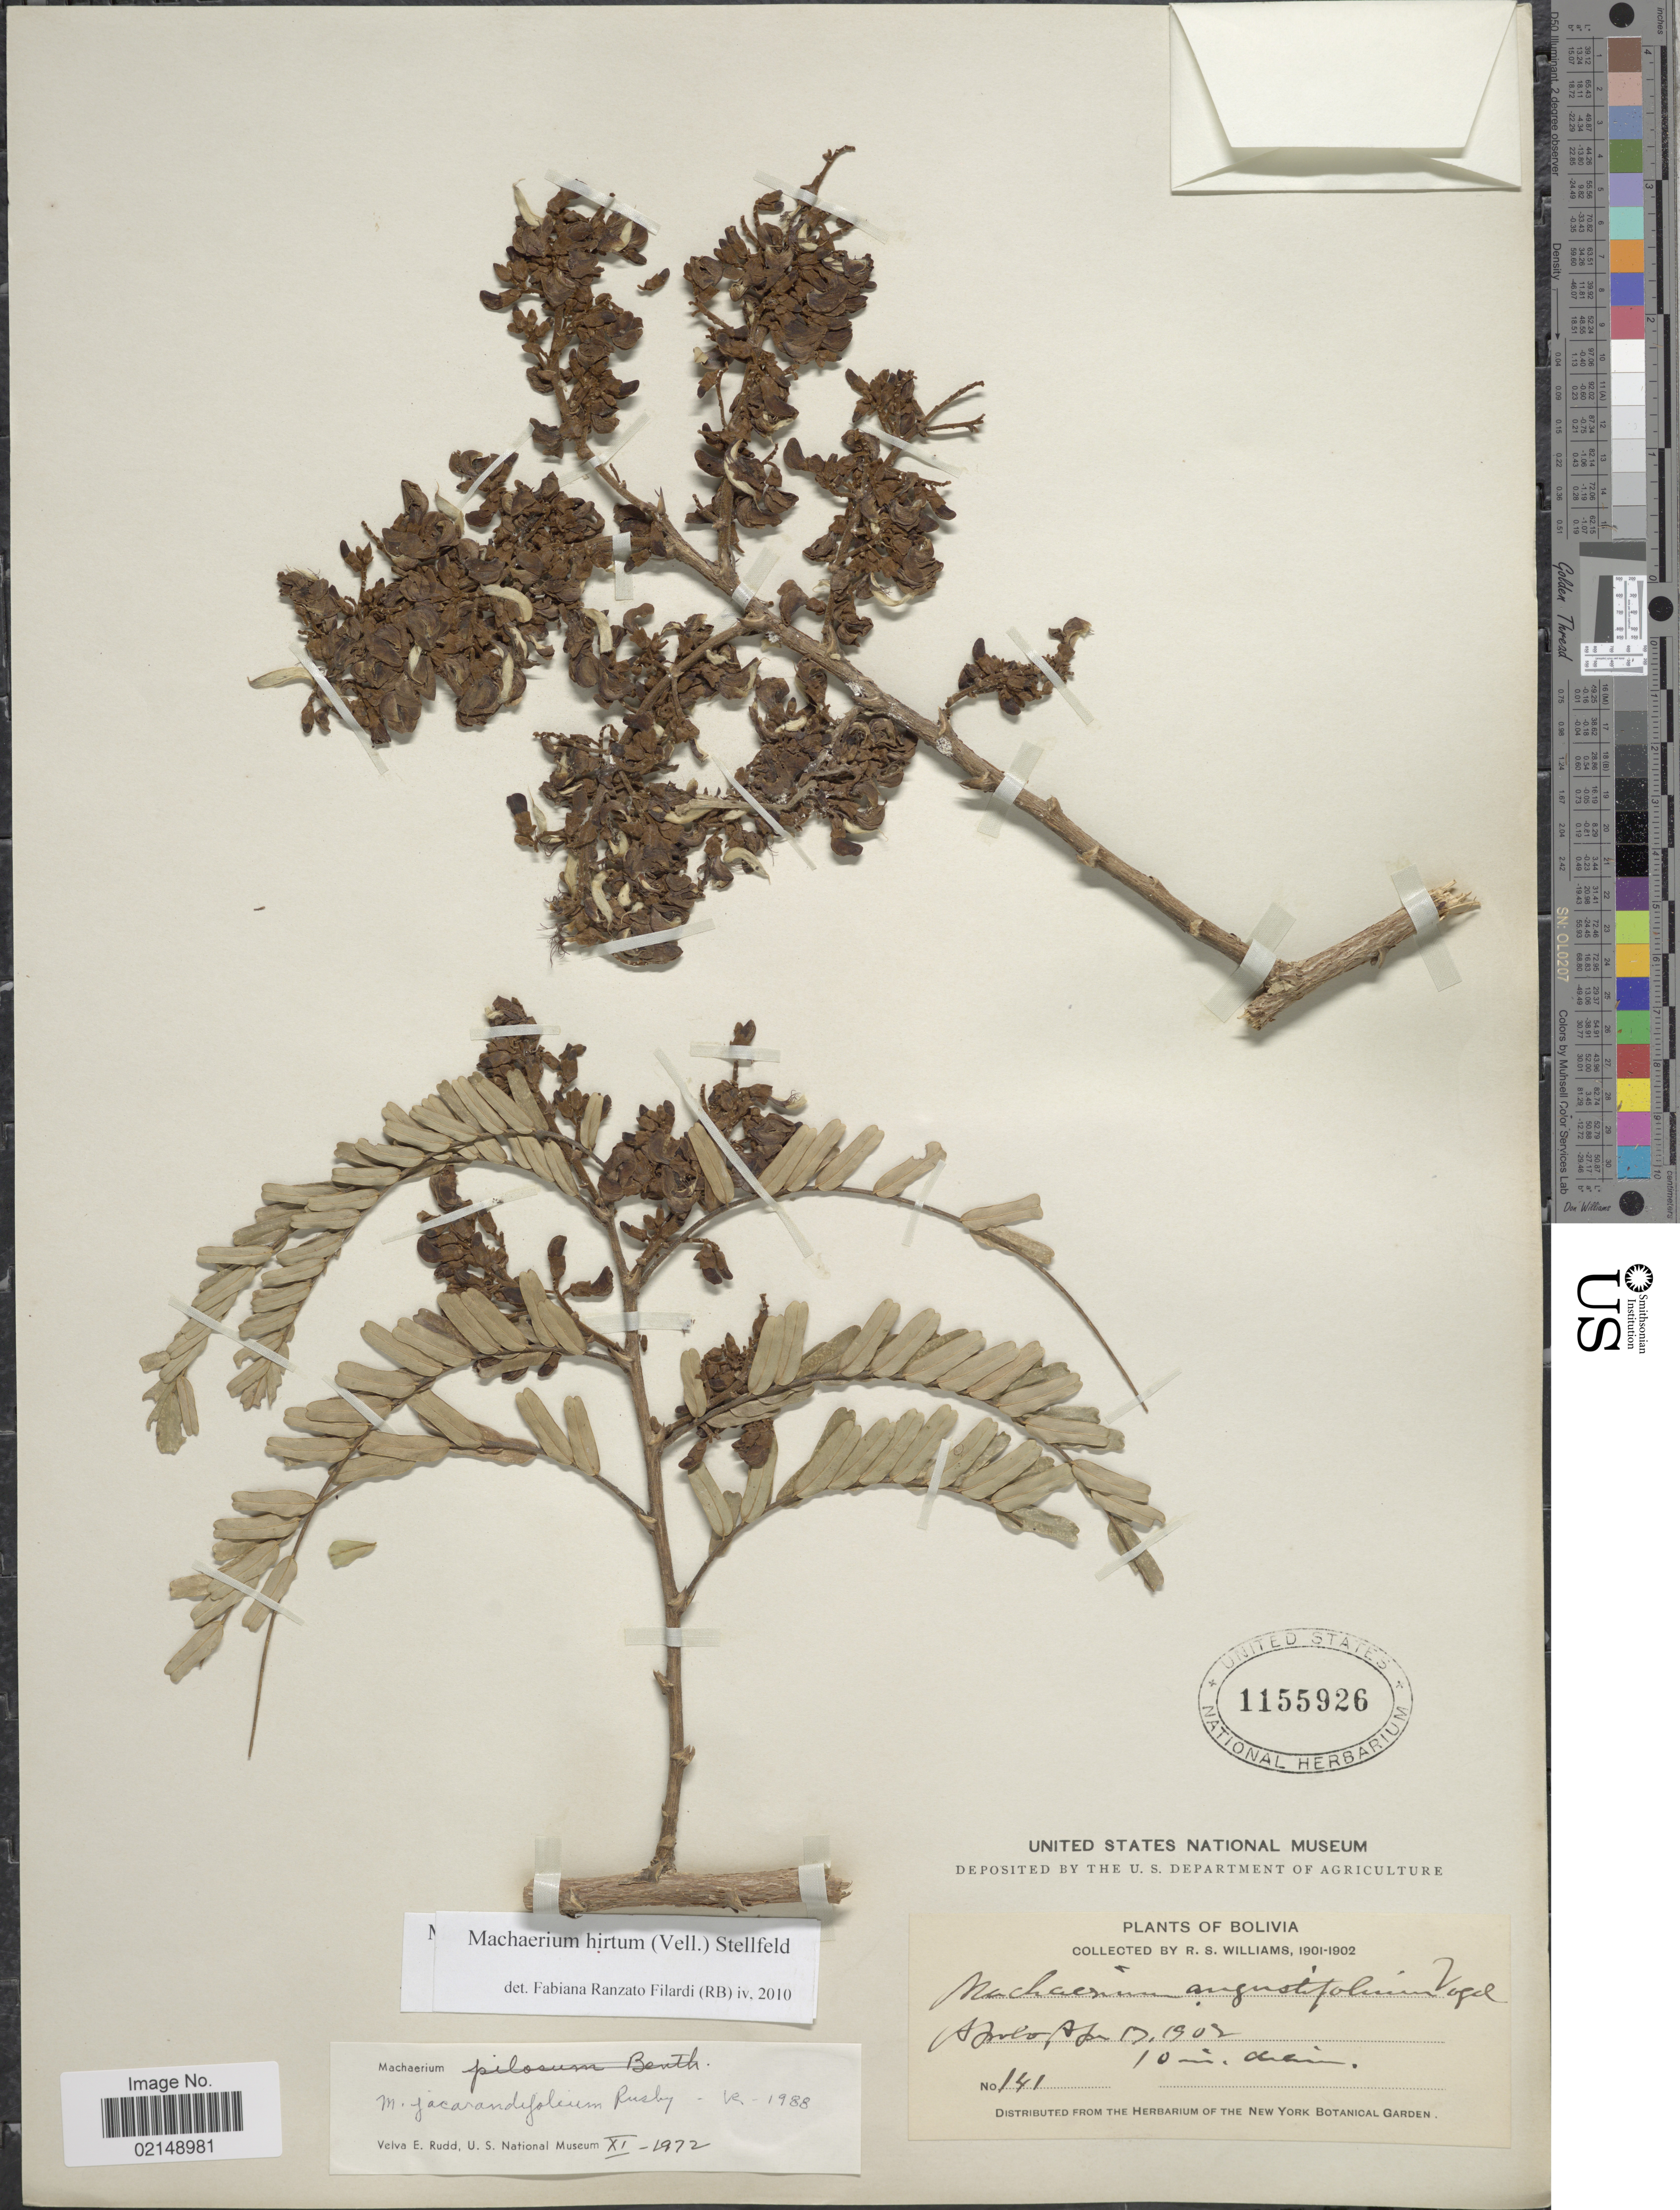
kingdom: Plantae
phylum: Tracheophyta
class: Magnoliopsida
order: Fabales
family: Fabaceae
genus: Machaerium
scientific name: Machaerium hirtum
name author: (Vell.) Stellfeld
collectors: R. S. Williams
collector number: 141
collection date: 1902-04-17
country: Bolivia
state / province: La Paz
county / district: Franz Tamayo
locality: Apolo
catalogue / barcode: US 1155926